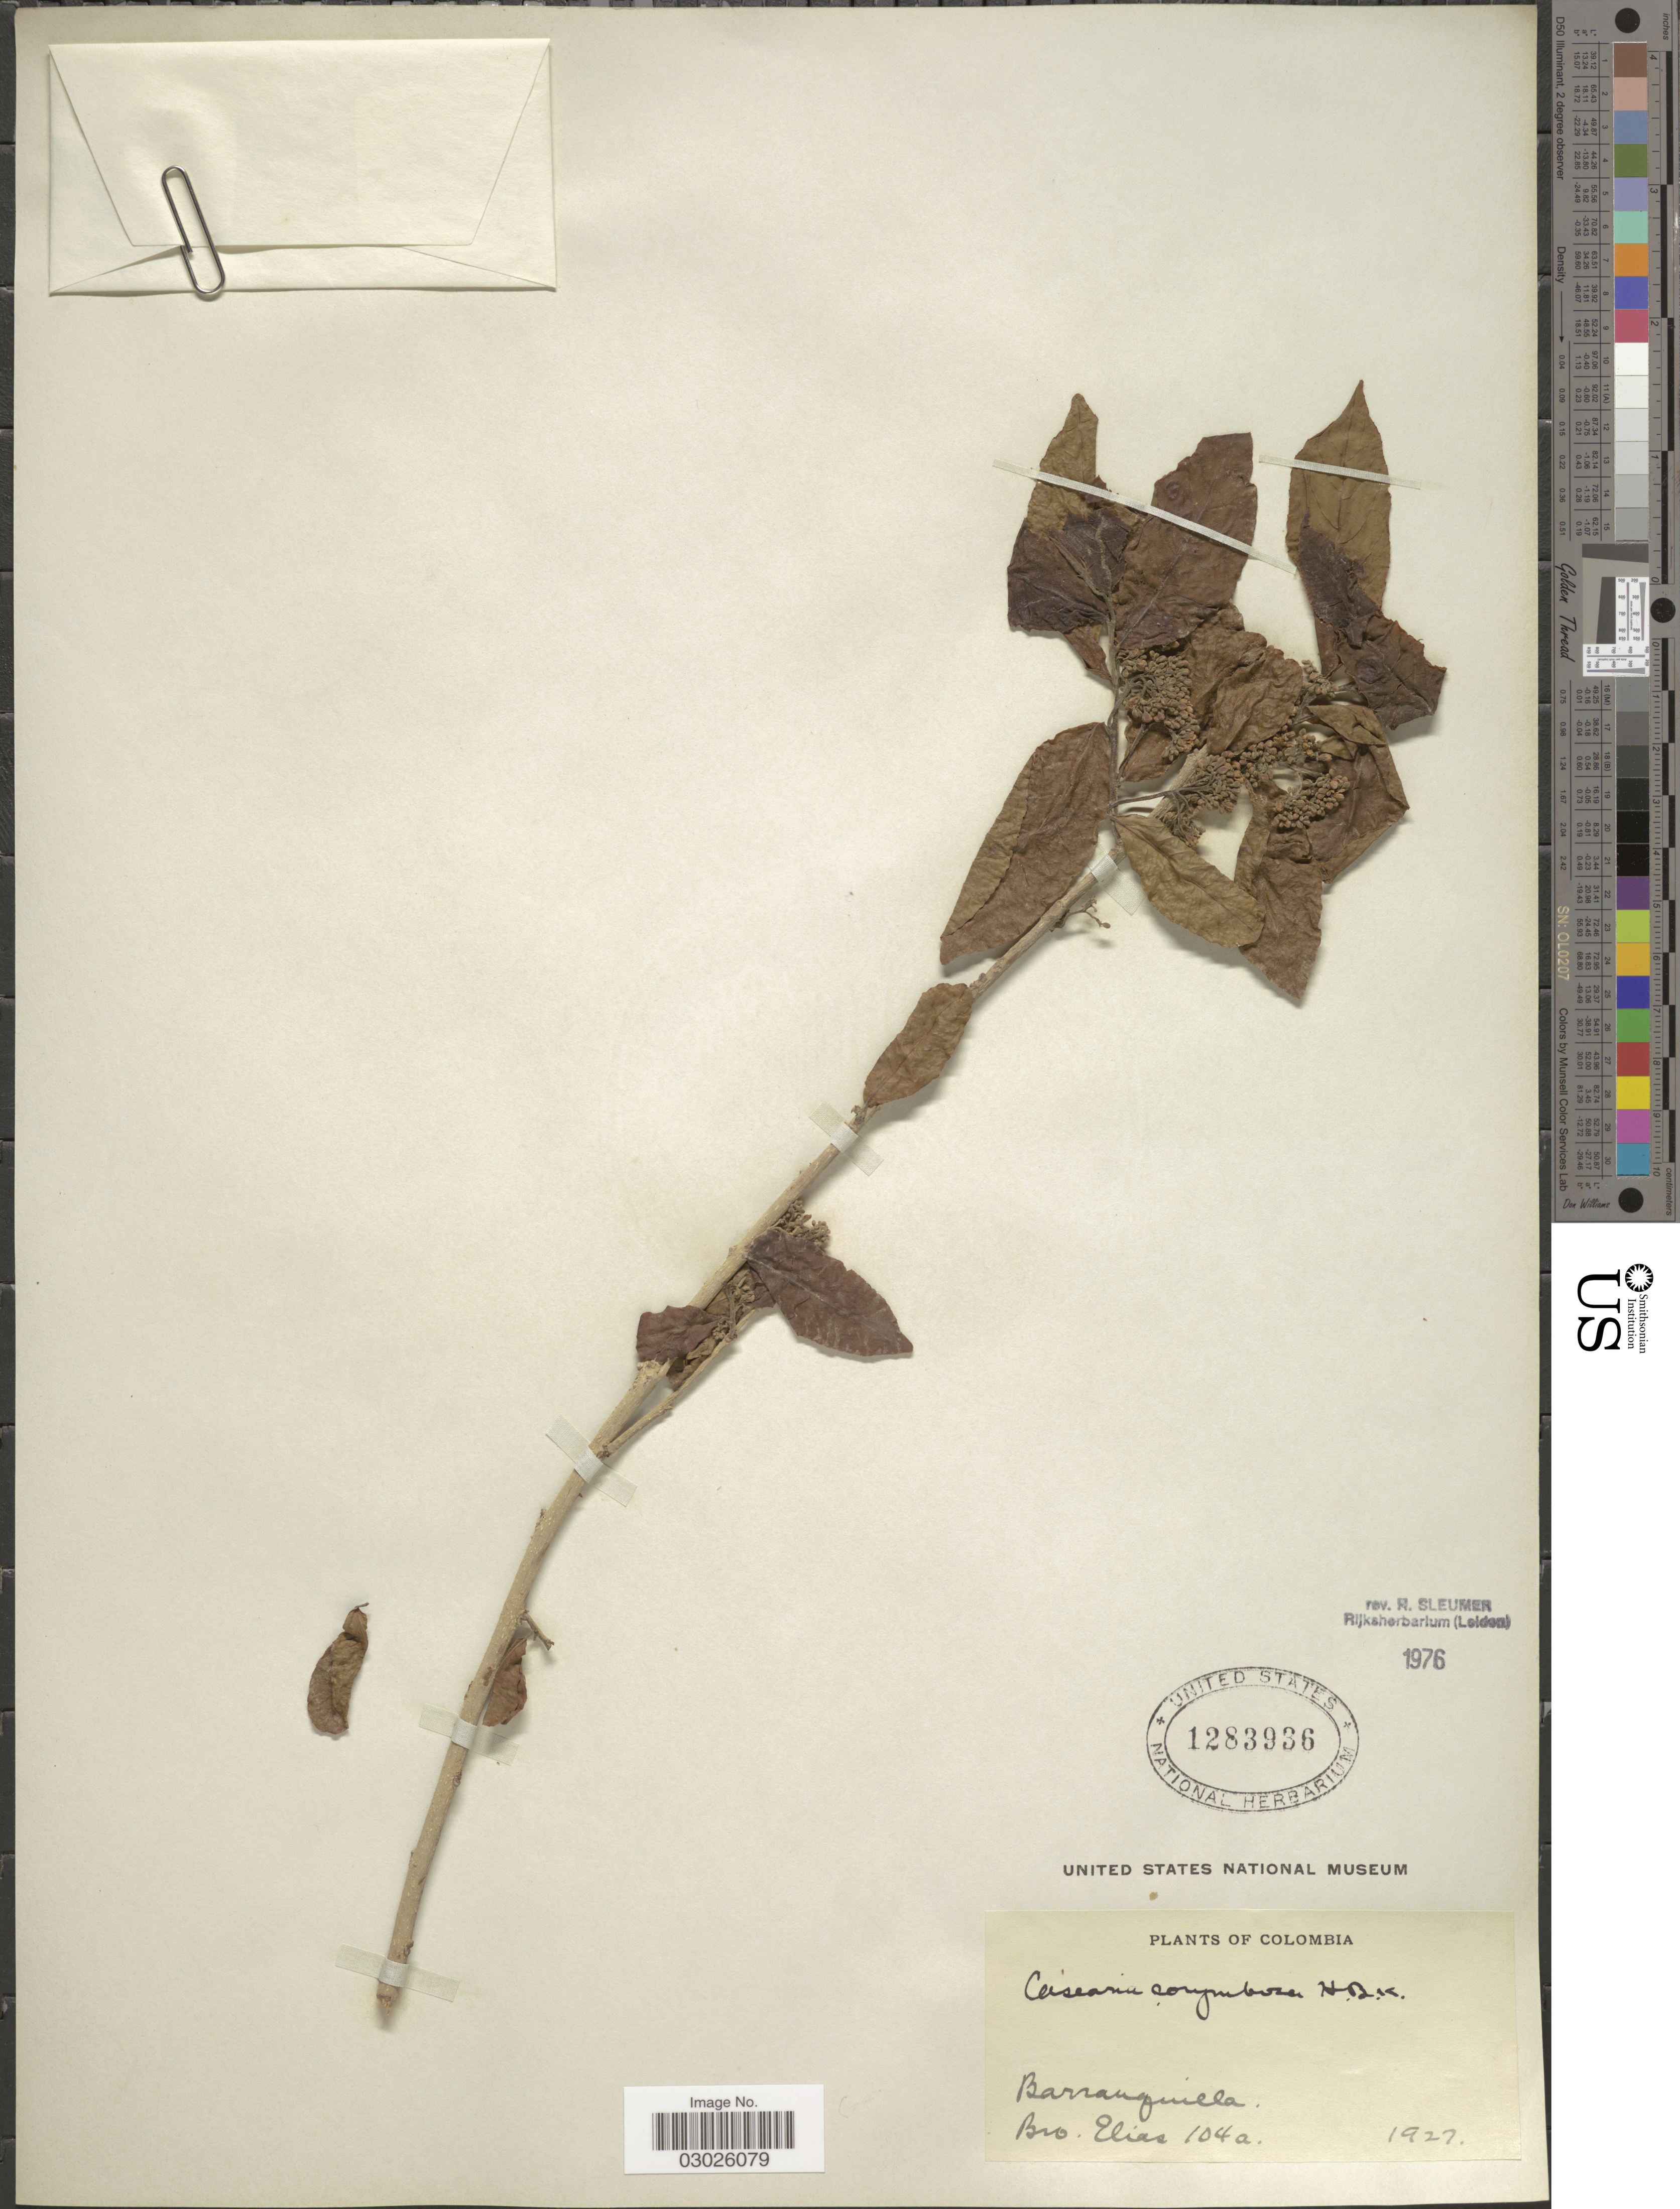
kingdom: Plantae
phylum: Tracheophyta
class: Magnoliopsida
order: Malpighiales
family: Salicaceae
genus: Casearia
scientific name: Casearia corymbosa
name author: Kunth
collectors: Bro. Elias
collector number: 104a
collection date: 1927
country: Colombia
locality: Barranquilla.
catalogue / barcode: US 1283936